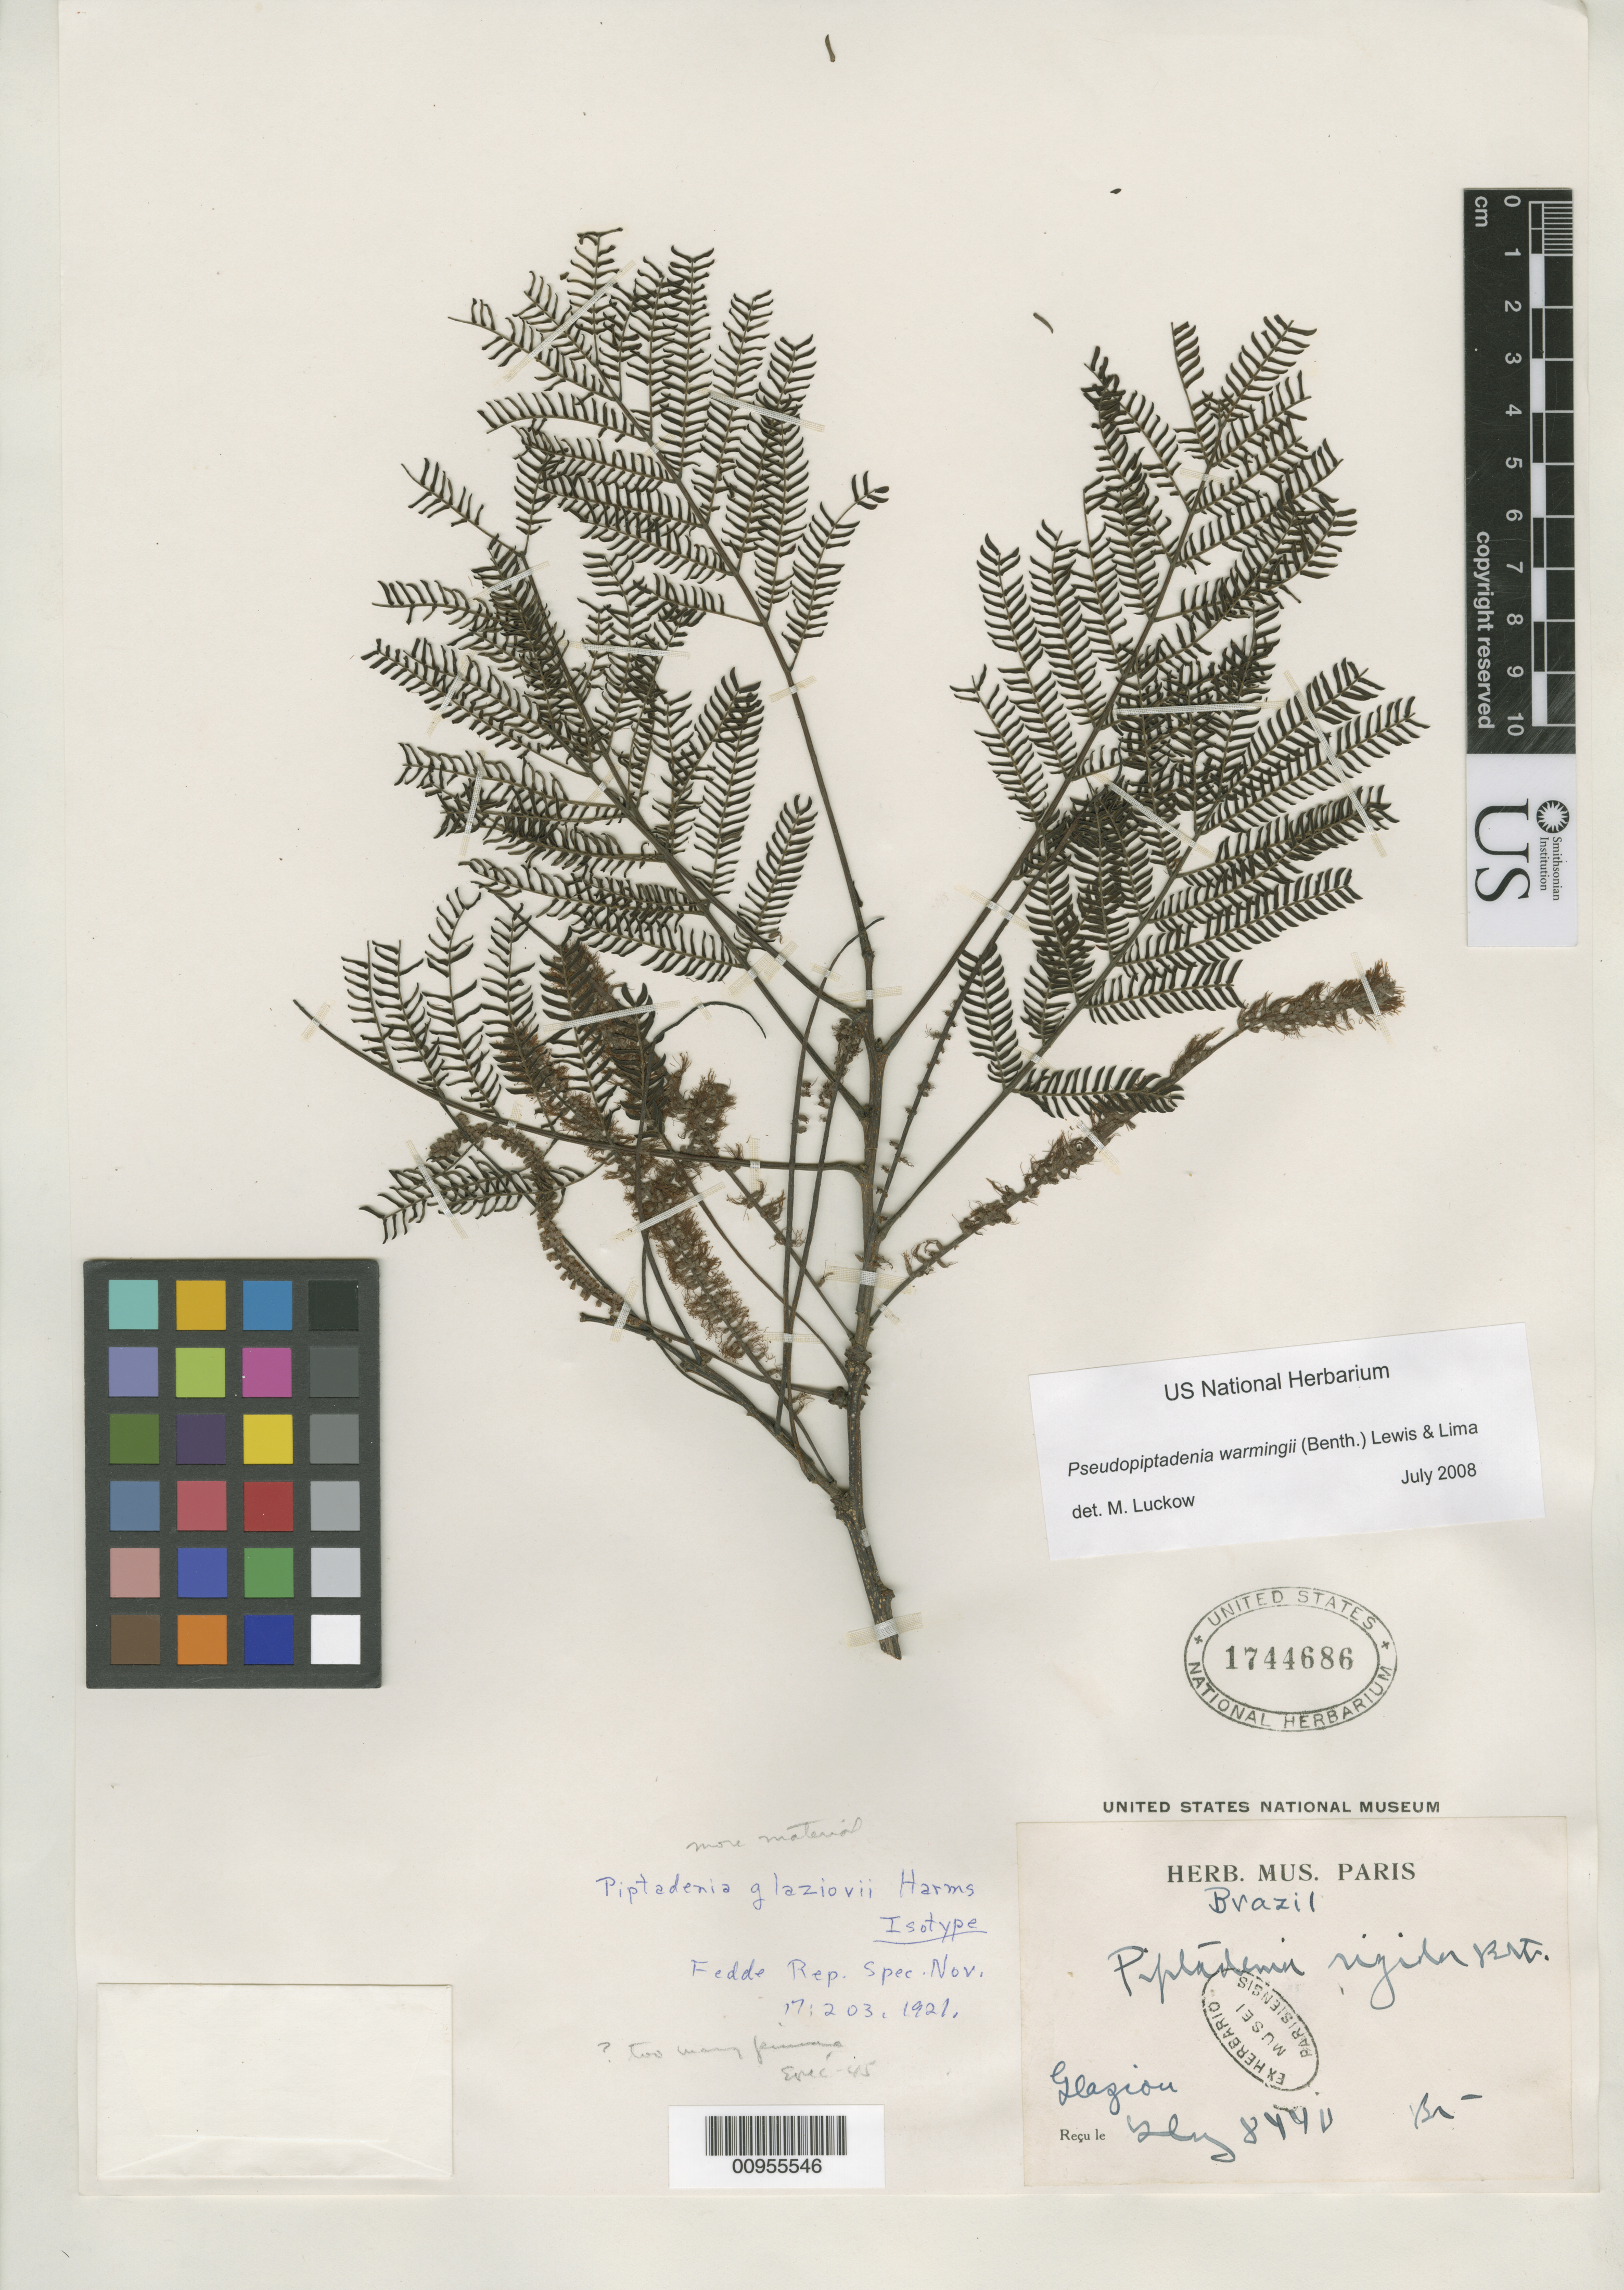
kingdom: Plantae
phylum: Tracheophyta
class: Magnoliopsida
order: Fabales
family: Fabaceae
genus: Piptadenia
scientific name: Piptadenia glaziovii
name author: Harms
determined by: Luckow, M. A.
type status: Isolectotype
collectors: A. F. M. Glaziou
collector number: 8440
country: Brazil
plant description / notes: Lectotypification as cited by Lewis & Lima in Arq. Jard. Bot. Rio de Janeiro 30: 54 (1991).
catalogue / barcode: US 1744686